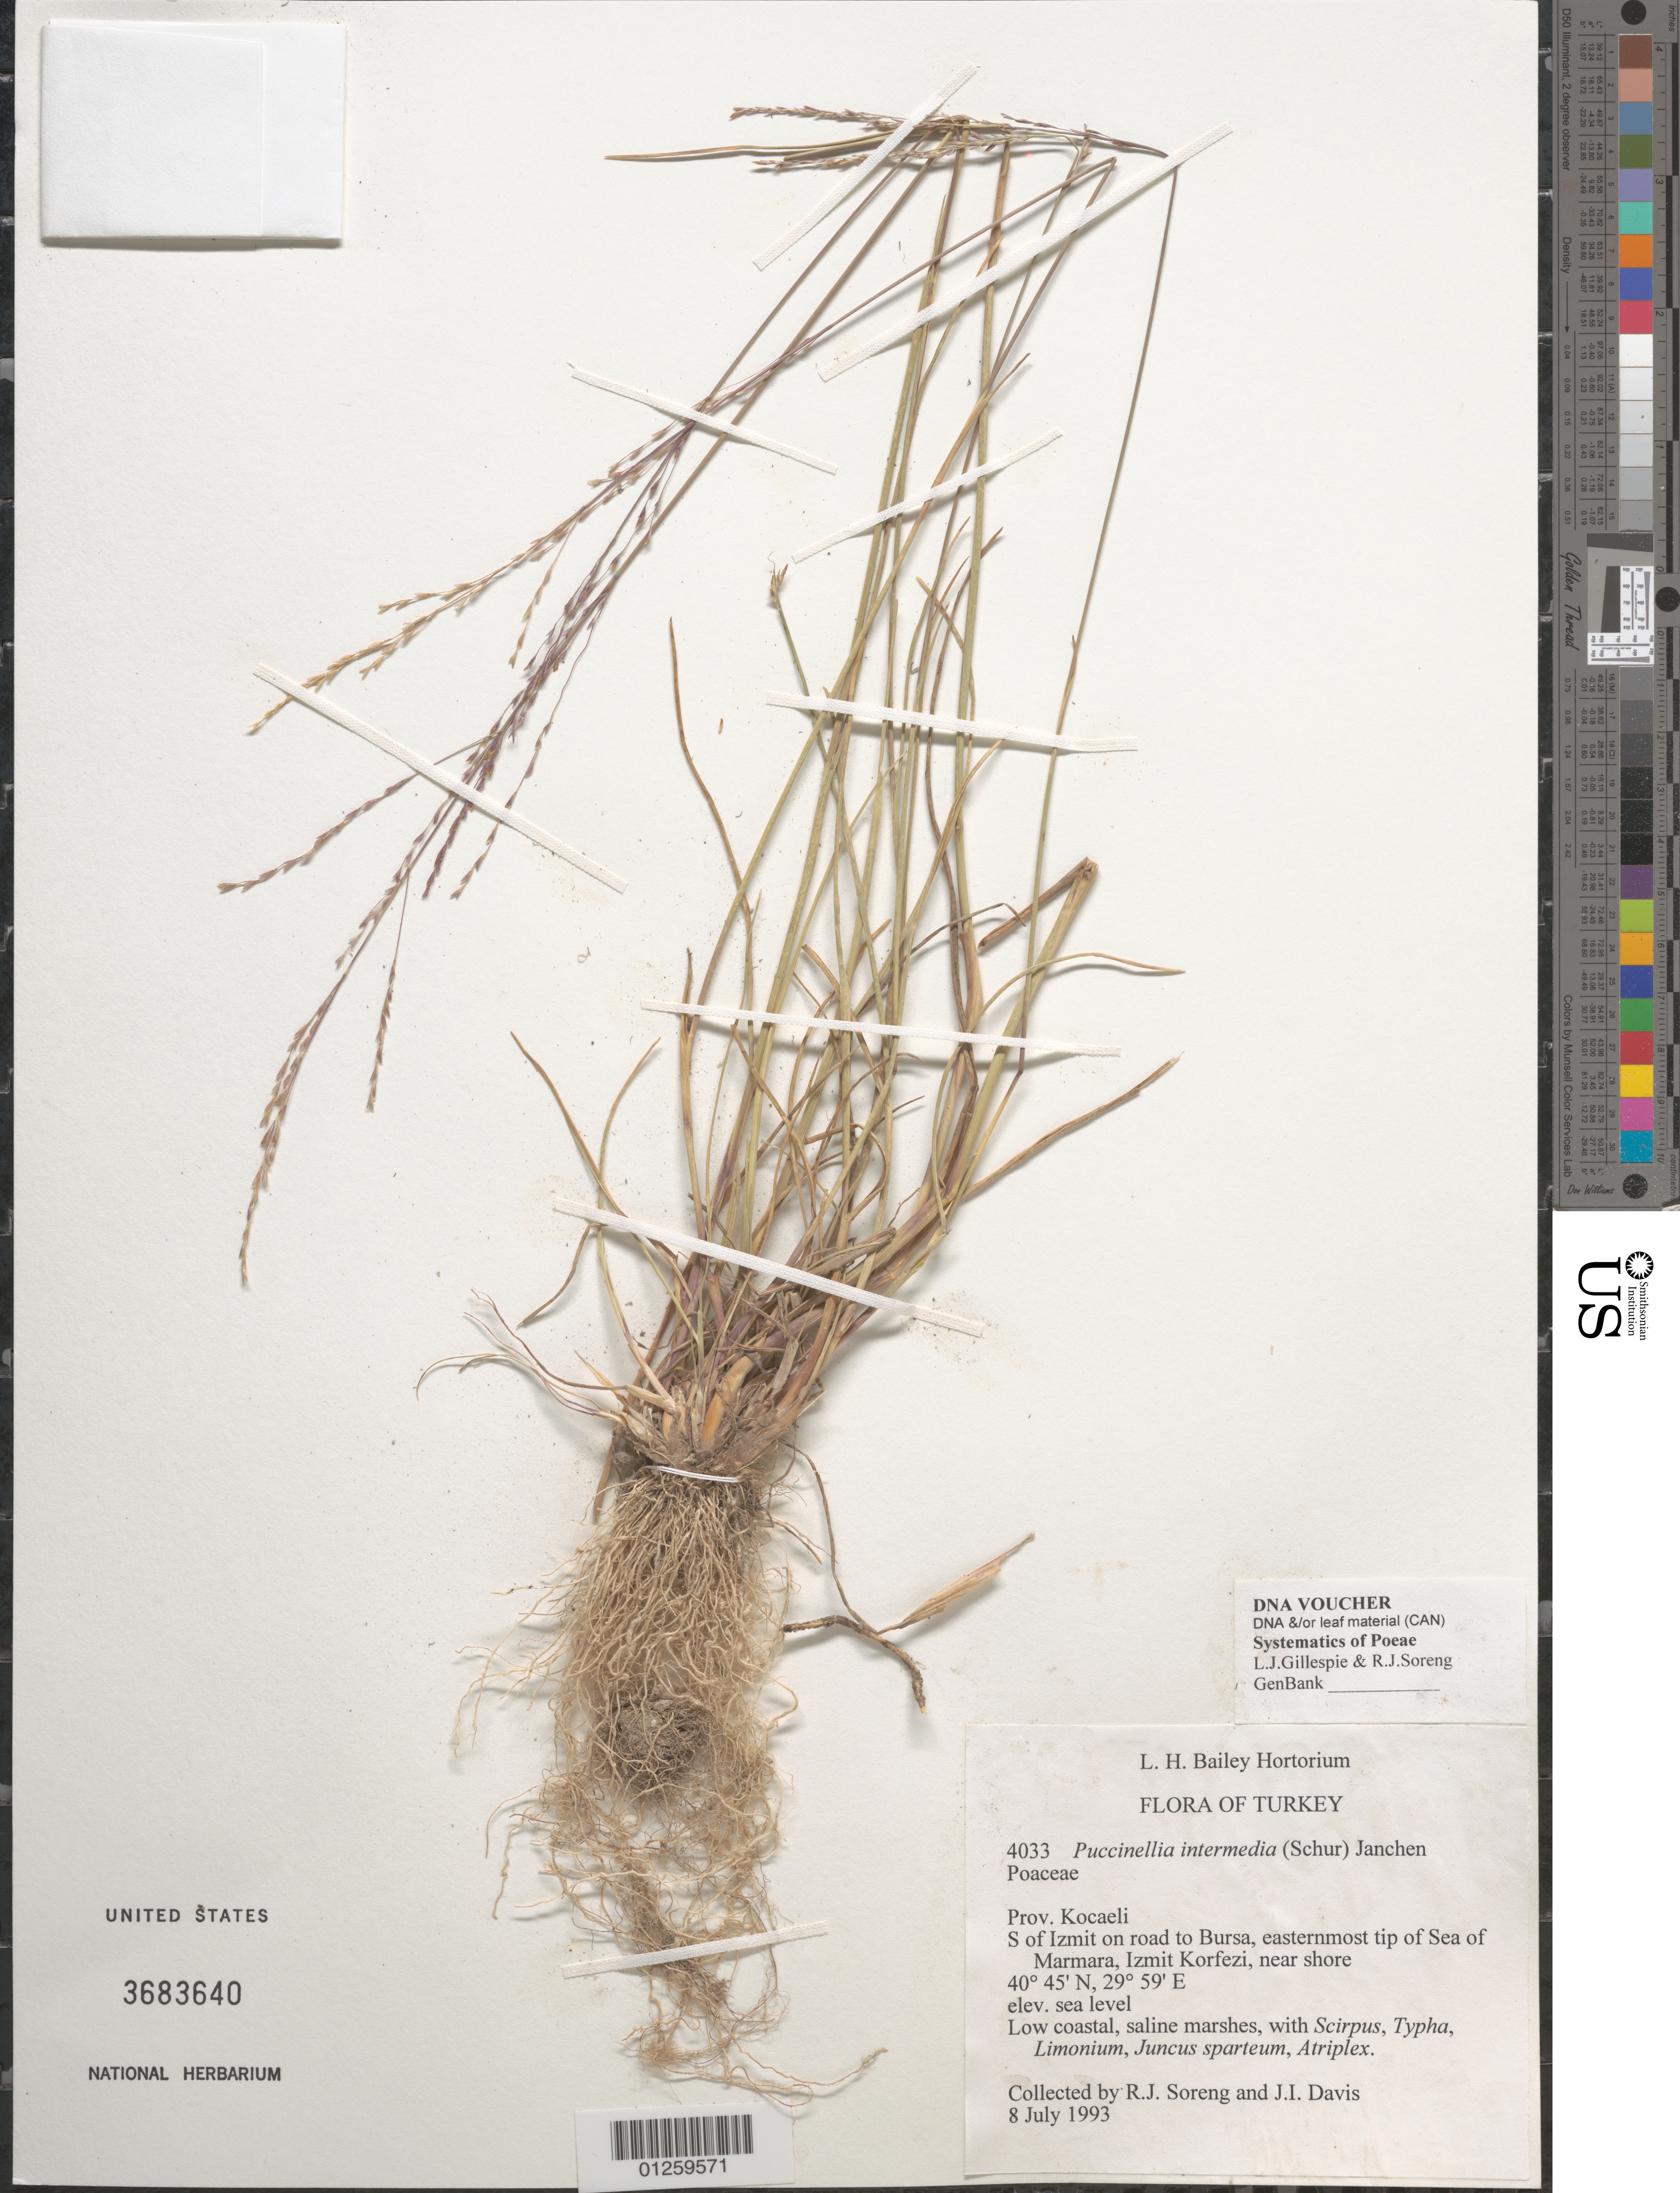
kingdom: Plantae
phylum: Tracheophyta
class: Liliopsida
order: Poales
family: Poaceae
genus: Puccinellia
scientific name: Puccinellia intermedia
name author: (Schur) Janch.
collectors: R. J. Soreng & J. I. Davis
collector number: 4033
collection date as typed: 08 Jul 1993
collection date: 1993-07-08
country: Turkey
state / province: Bursa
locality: Sea of Marmara E end, S of Izmit on road to Bursa (Hwy 130)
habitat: Saline disturbed ground, with Puccinellia, Juncus, Atriplex, Scirpus, Typha, Hainardia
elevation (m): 1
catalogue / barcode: US 3683640